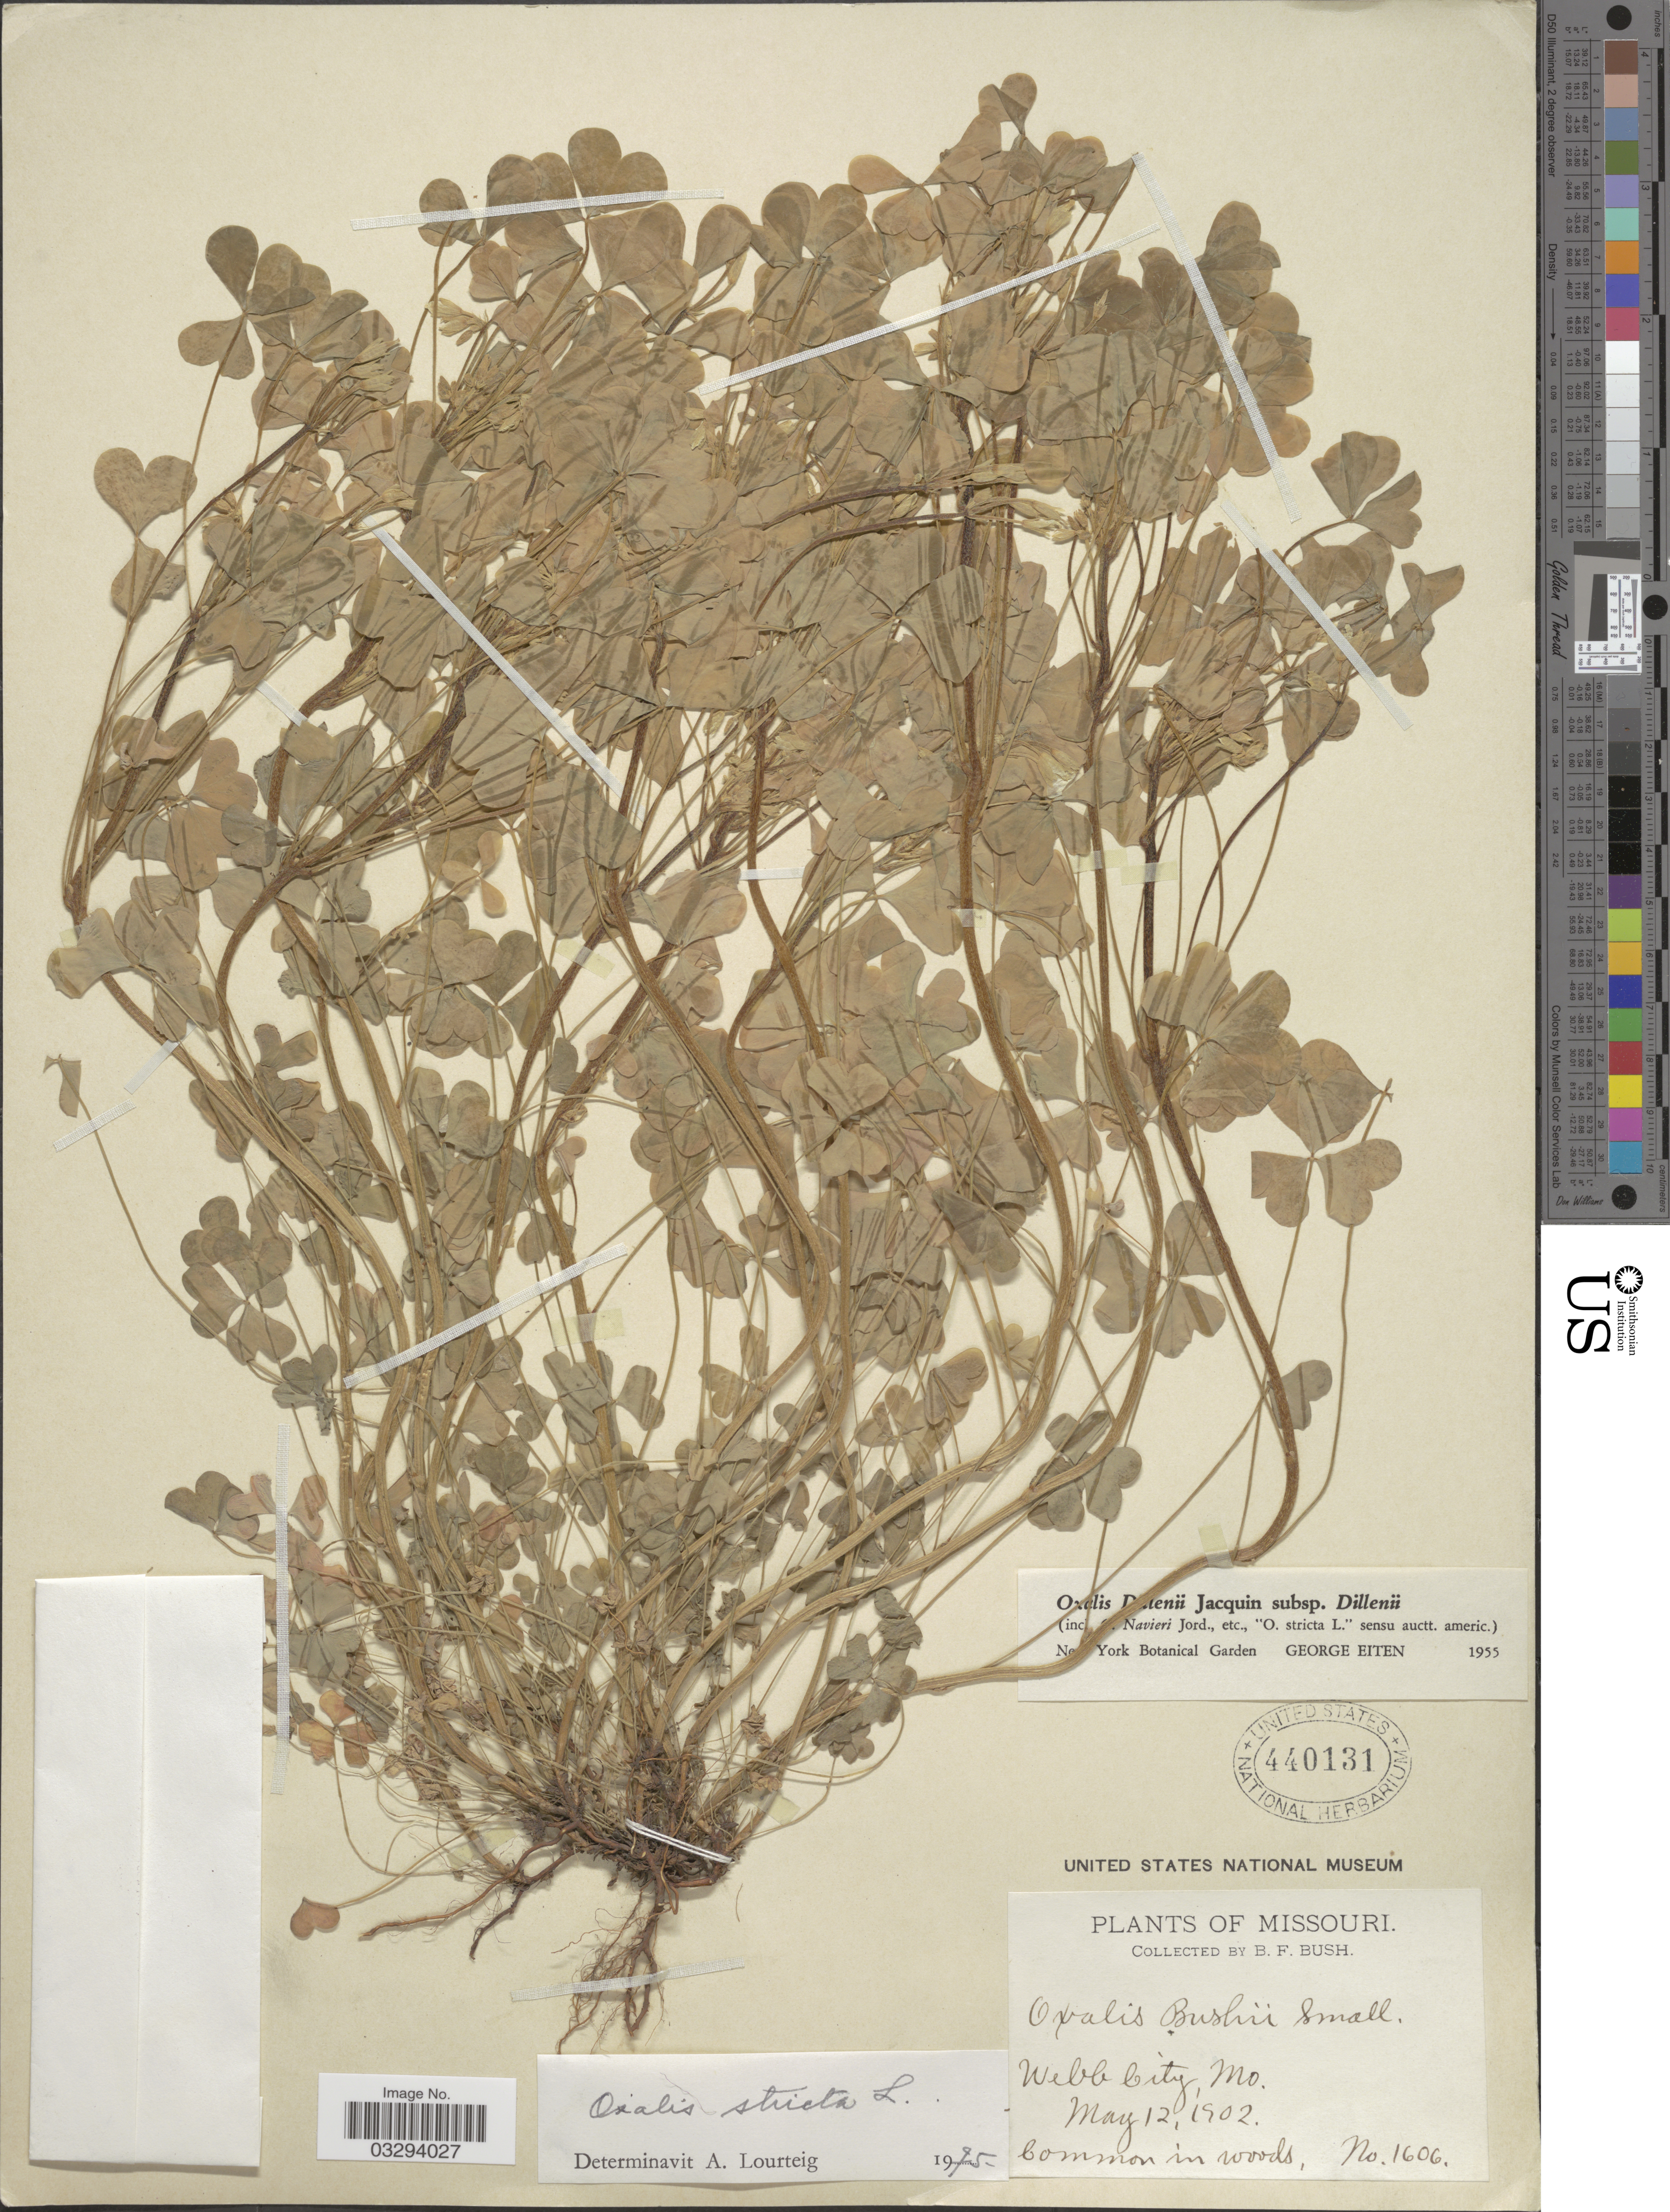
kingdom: Plantae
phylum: Tracheophyta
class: Magnoliopsida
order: Oxalidales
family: Oxalidaceae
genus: Oxalis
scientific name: Oxalis sp.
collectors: B. F. Bush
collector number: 1606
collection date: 1902-05-12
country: United States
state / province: Missouri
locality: Webb City.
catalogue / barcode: US 440131